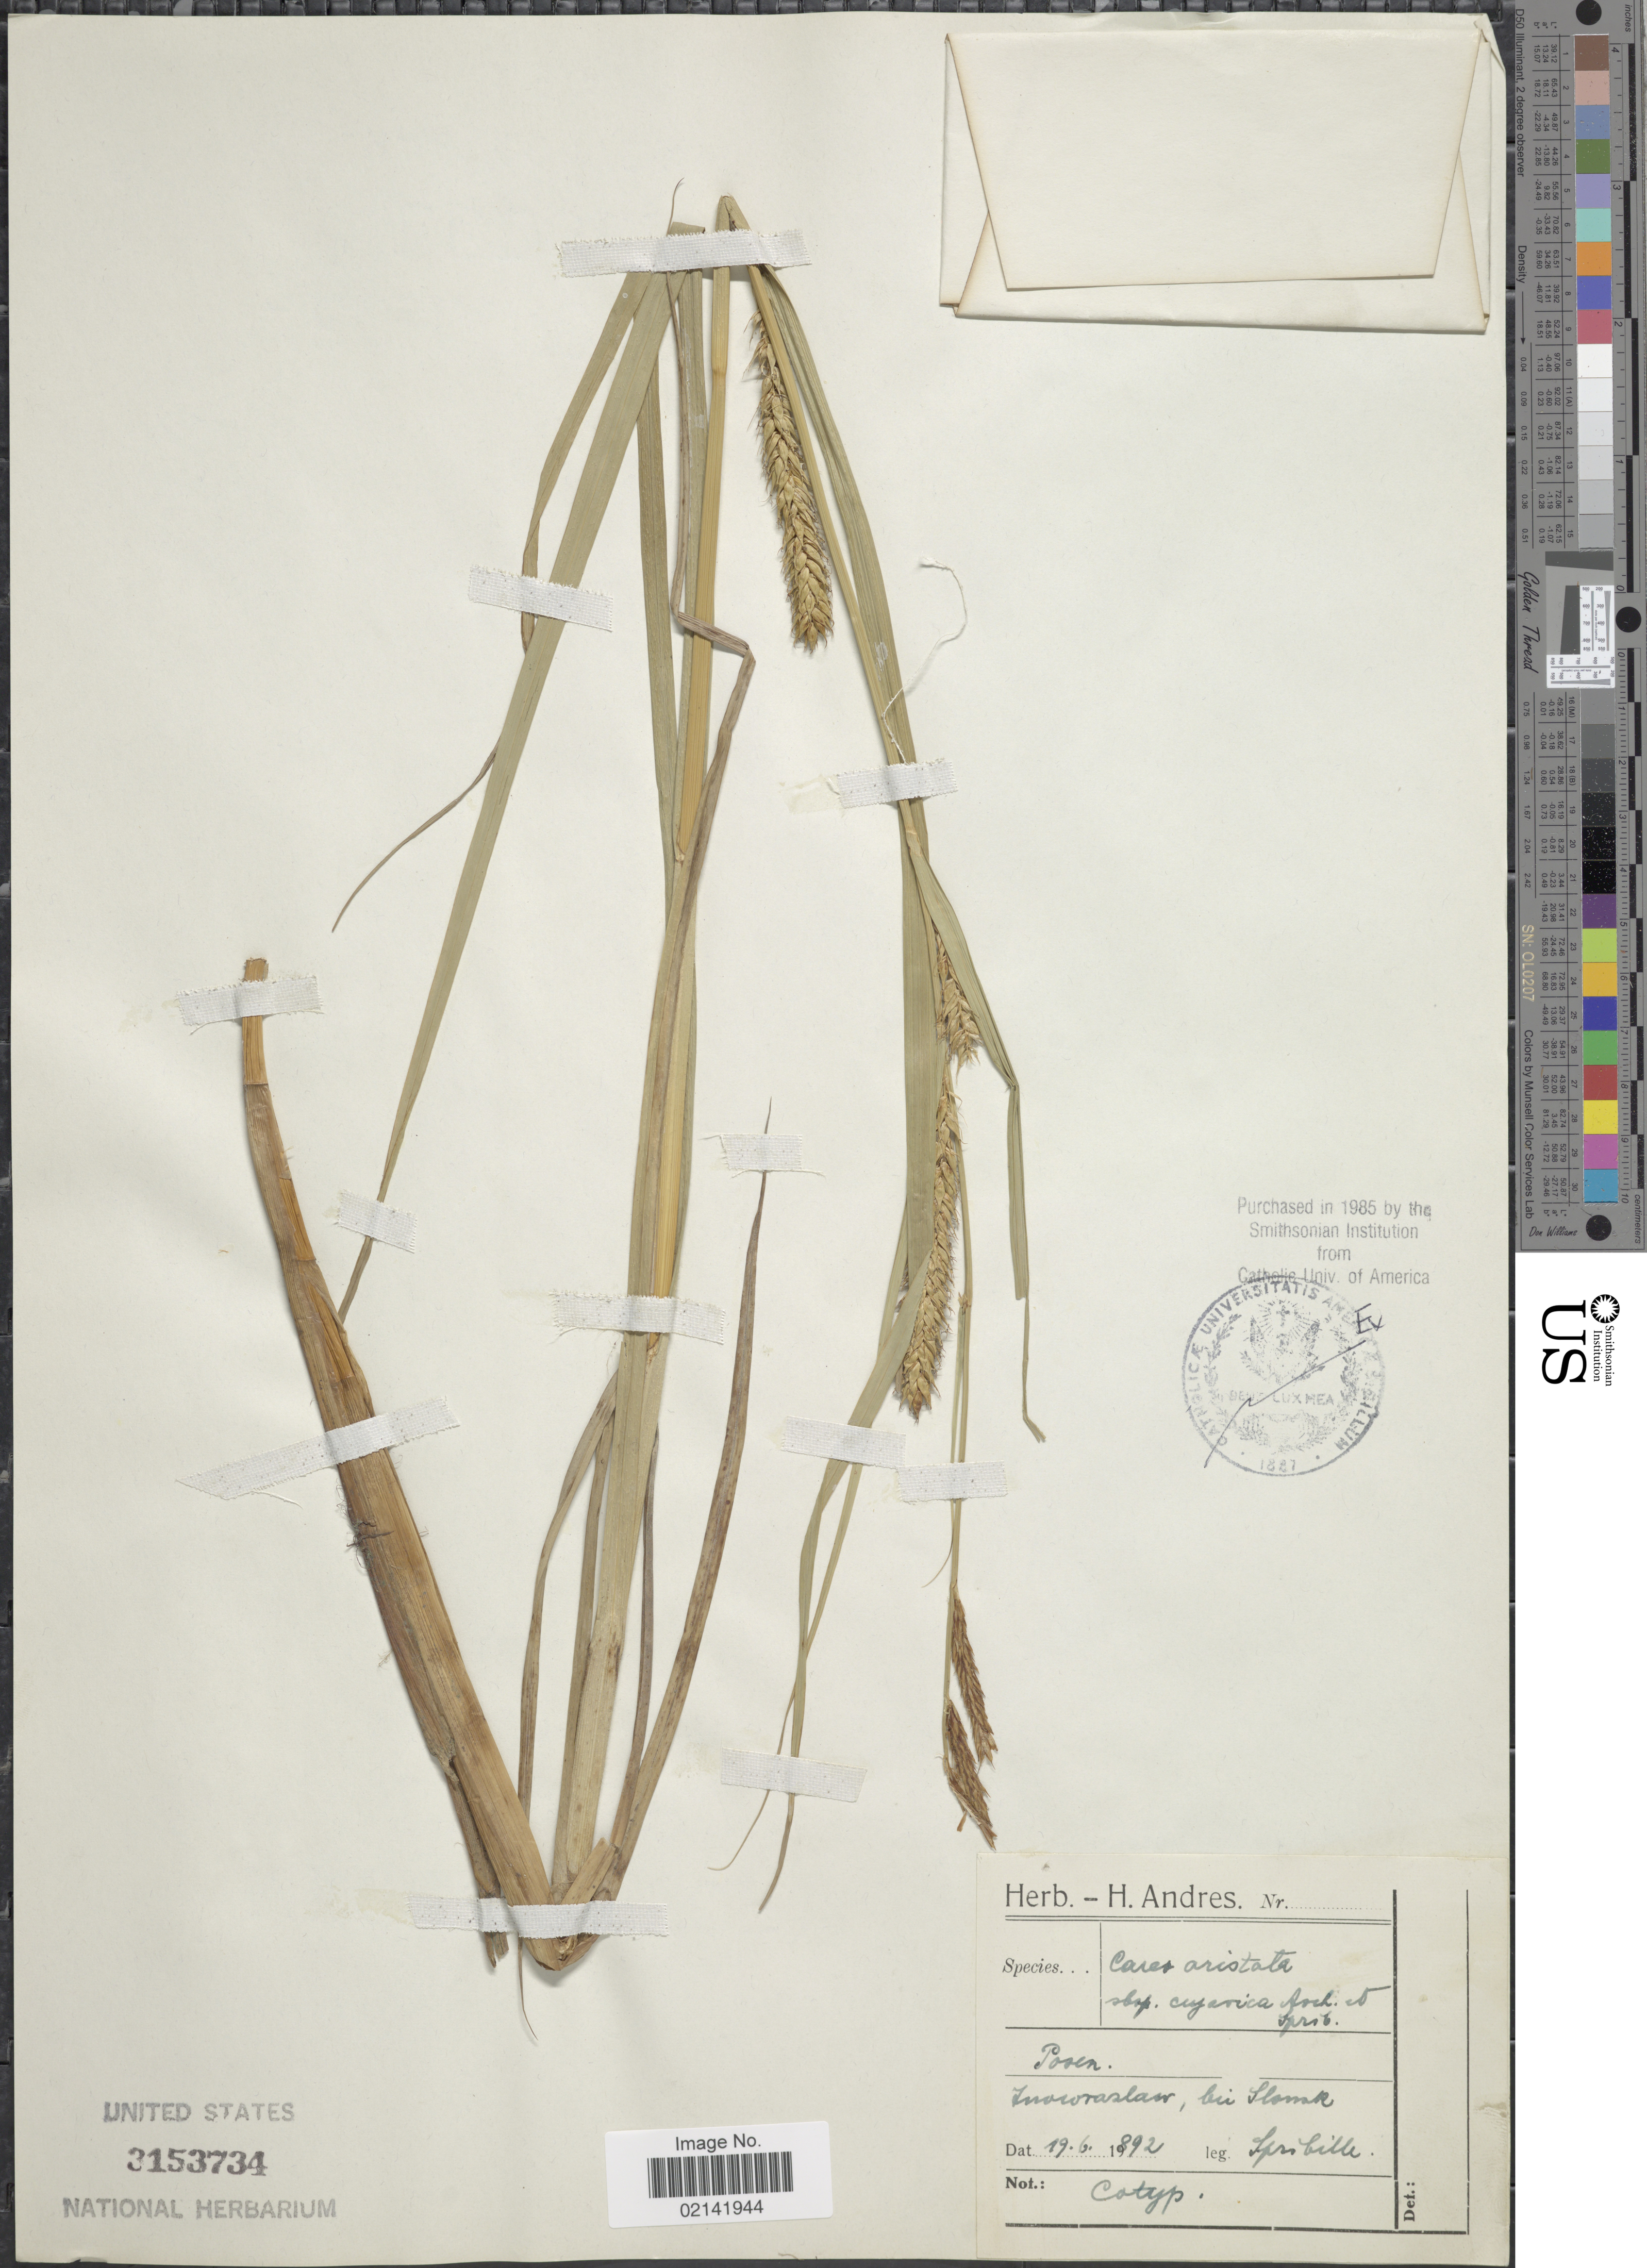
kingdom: Plantae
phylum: Tracheophyta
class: Liliopsida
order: Poales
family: Cyperaceae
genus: Carex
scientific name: Carex atherodes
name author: Spreng.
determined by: Strong, Mark T., (BOT), Smithsonian Institution - National Museum of Natural History (UNITED STATES)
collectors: H. Andres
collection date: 1892-06-19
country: Poland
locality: Posen. Znororaslaw, bei Llamar [interpreted]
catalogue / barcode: US 3153734